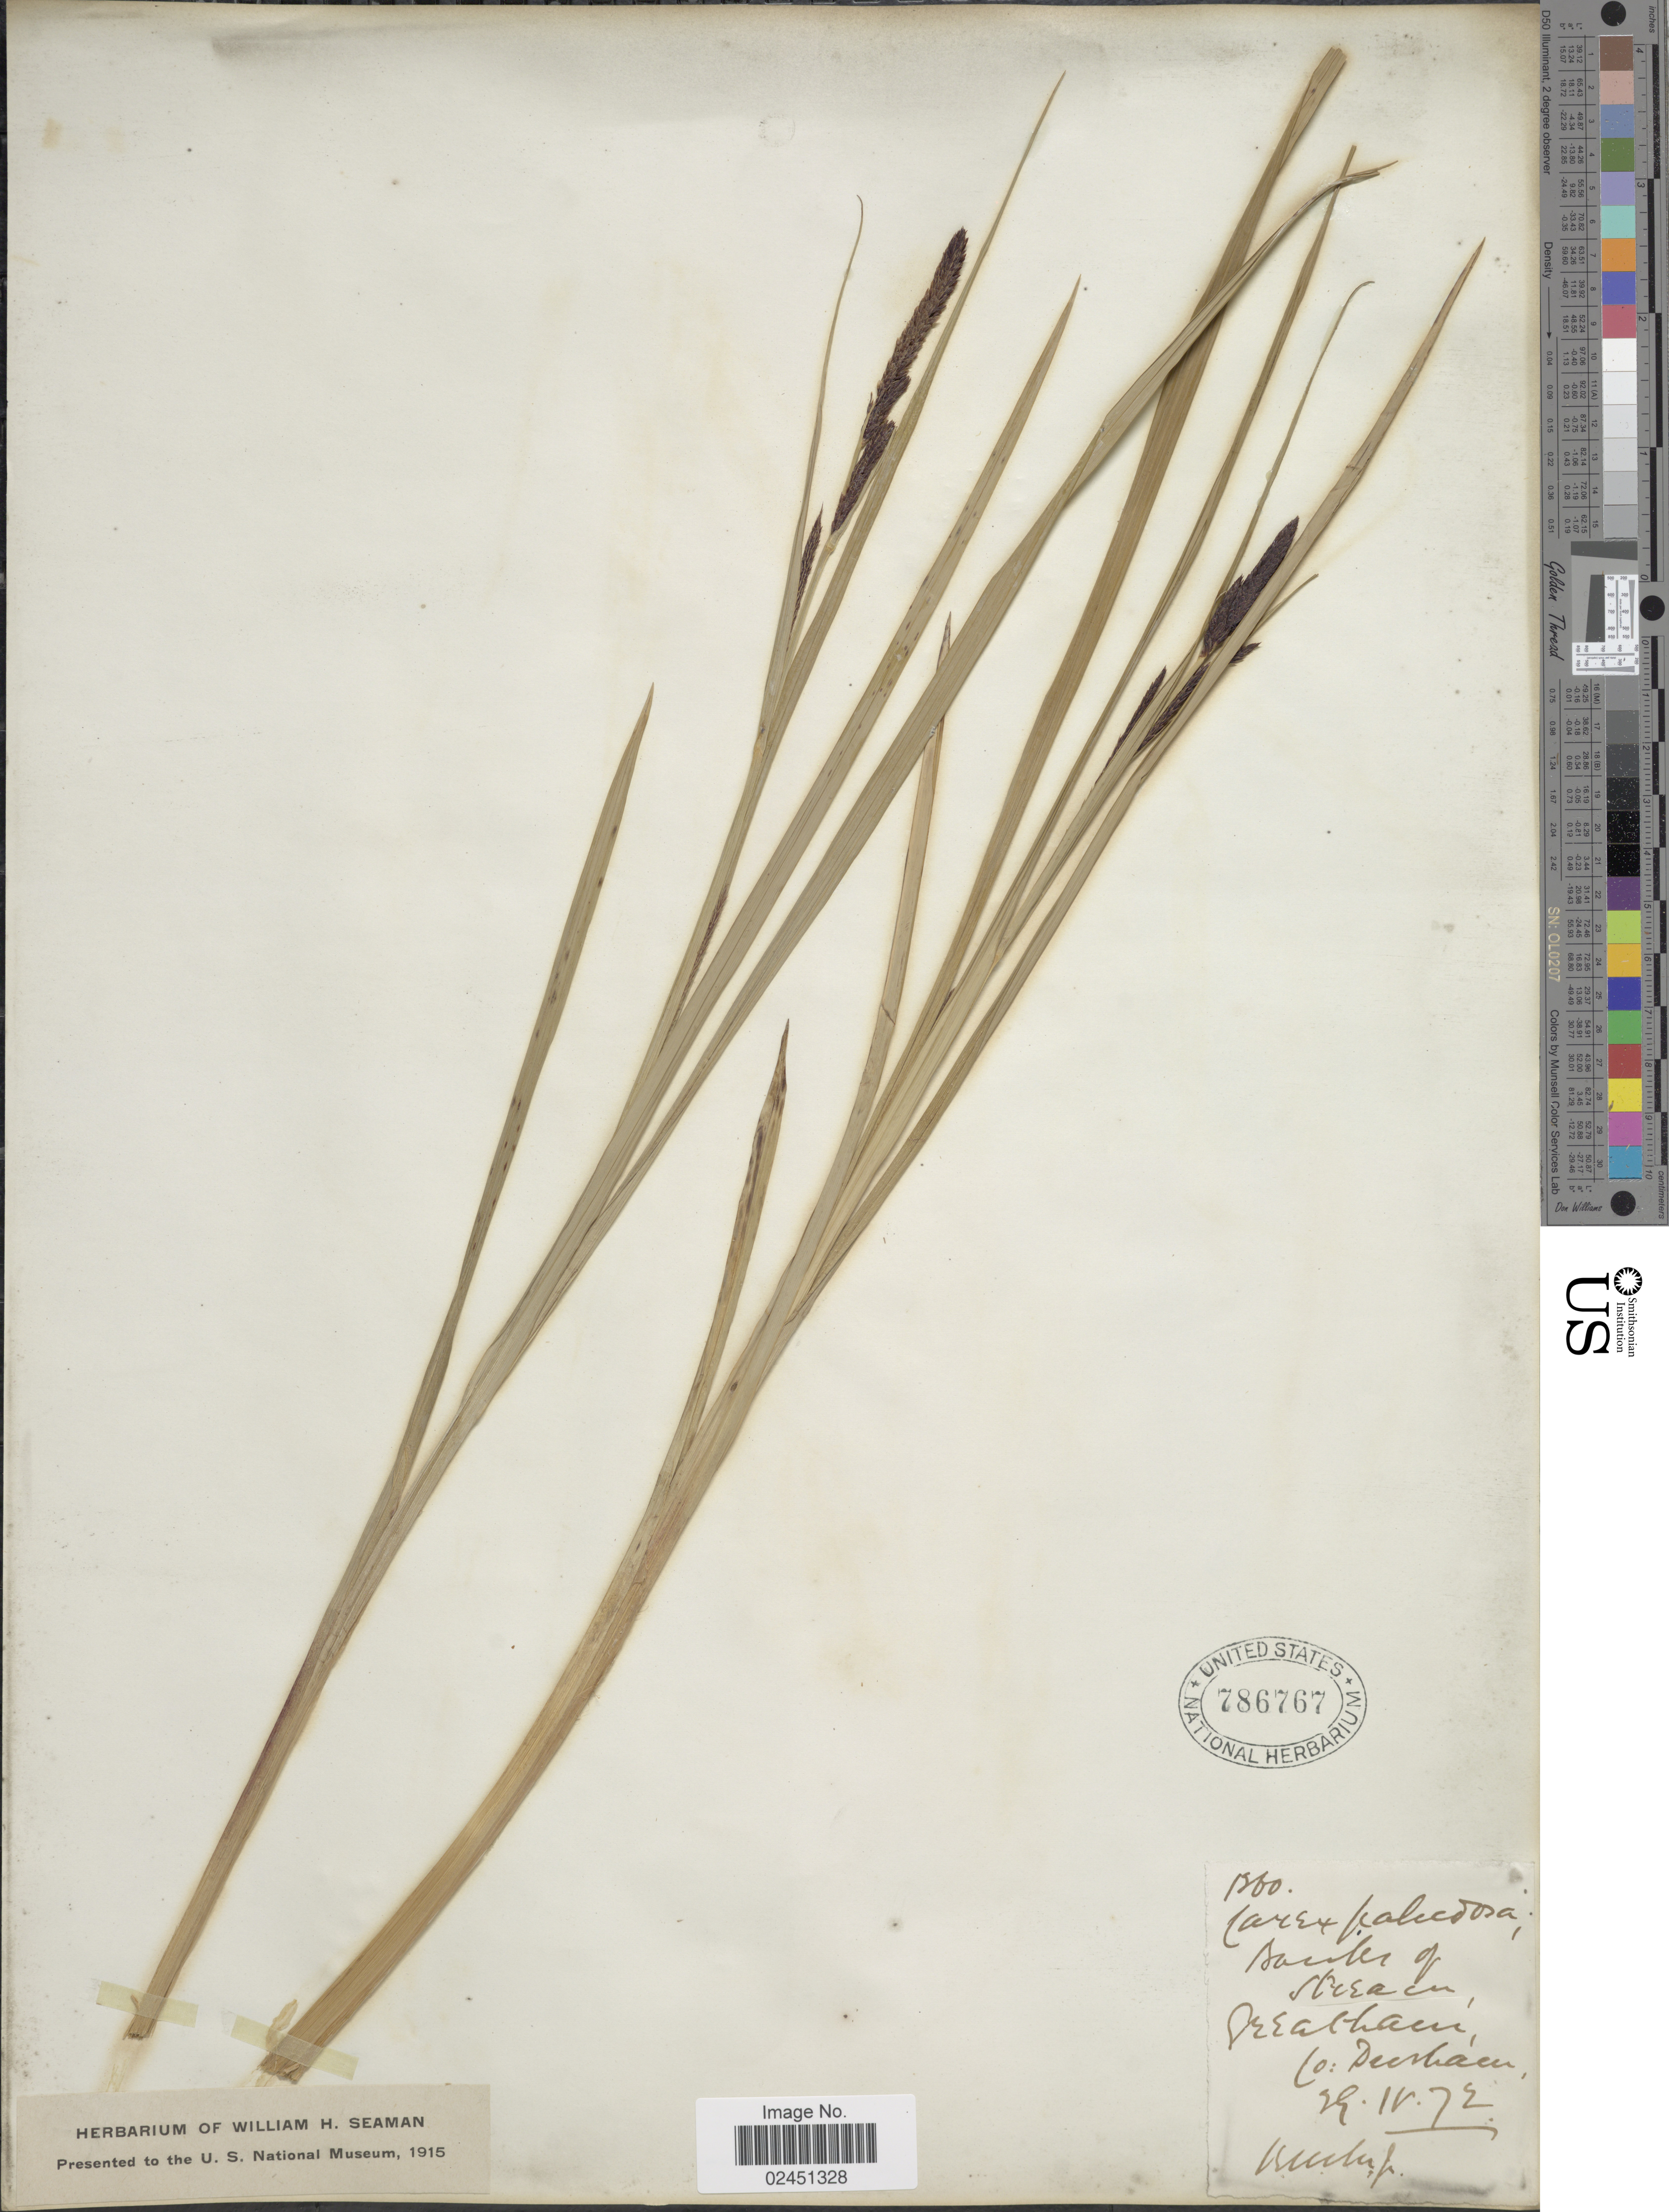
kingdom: Plantae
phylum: Tracheophyta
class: Liliopsida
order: Poales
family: Cyperaceae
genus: Carex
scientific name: Carex acutiformis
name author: Ehrh.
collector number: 1260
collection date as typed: Transcribed d/m/y: 29/4/72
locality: Geathaun, Co: Deerhacen [interpreted]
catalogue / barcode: US 786767